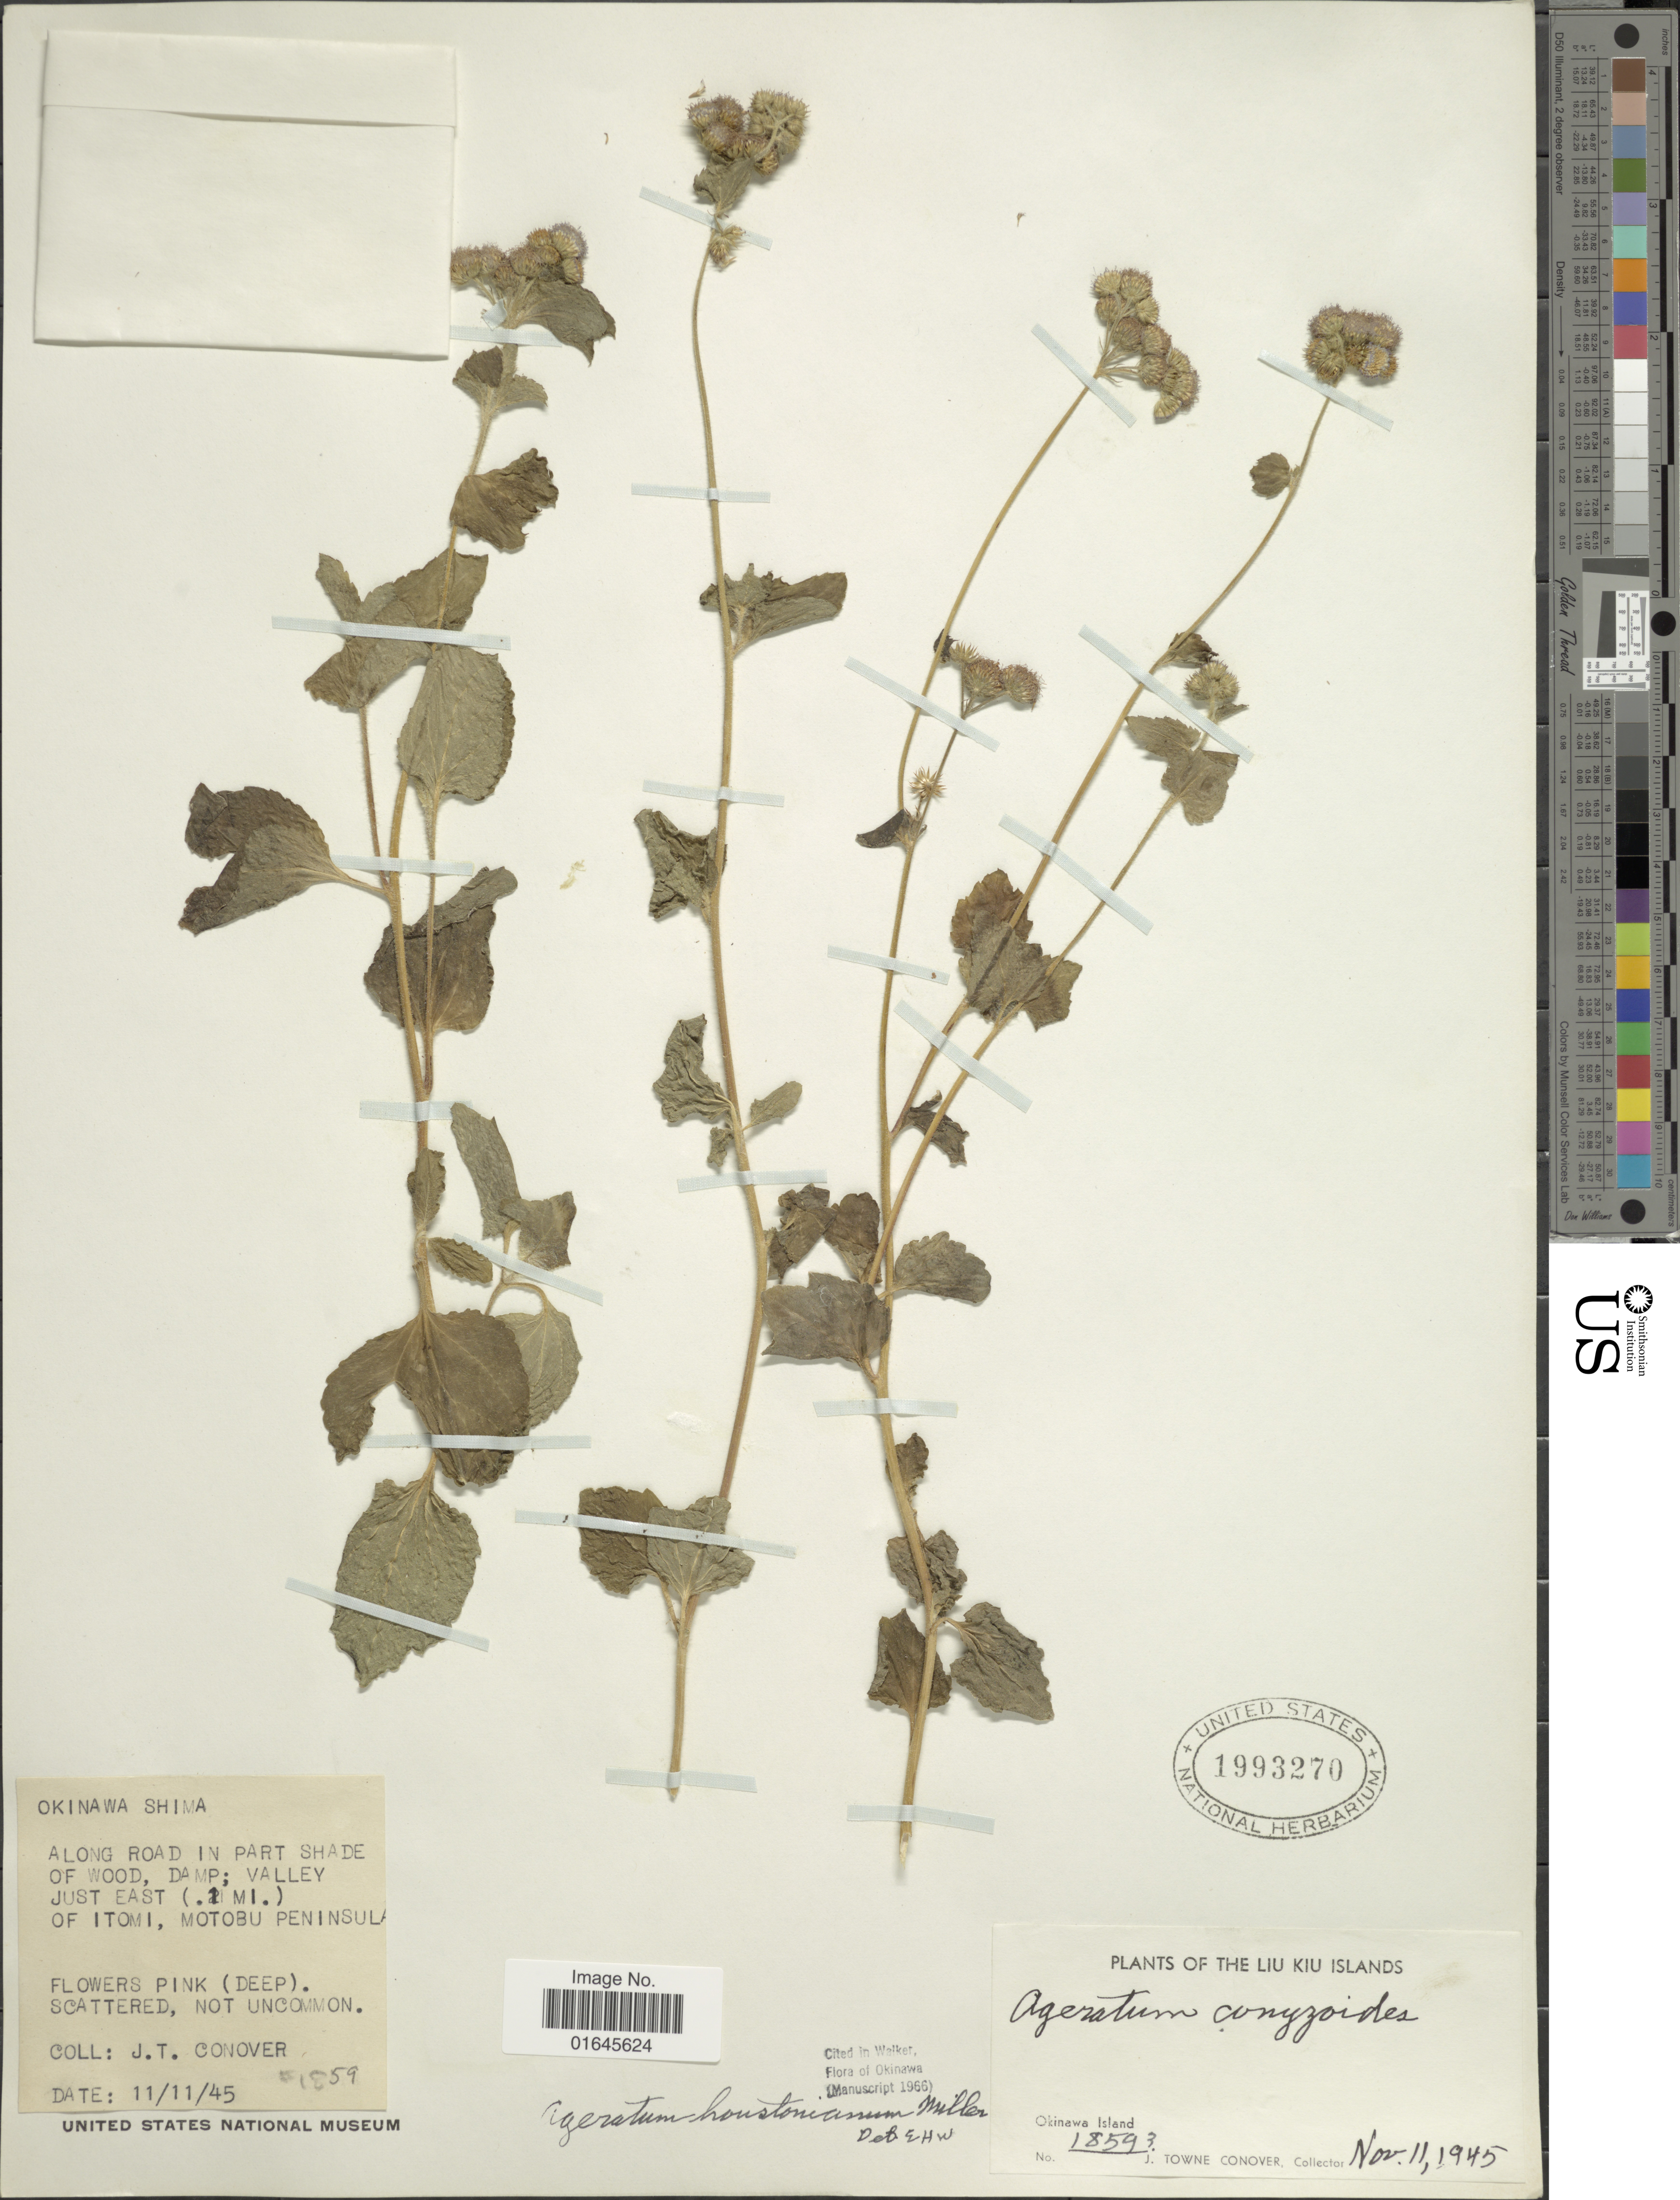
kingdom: Plantae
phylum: Tracheophyta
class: Magnoliopsida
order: Asterales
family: Asteraceae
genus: Ageratum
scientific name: Ageratum houstonianum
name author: Mill.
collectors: J. T. Conover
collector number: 1859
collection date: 1945-11-11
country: Japan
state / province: Okinawa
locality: Okinawa Shima, along road in part shade of wood, damp; valley just east (11 mi) of Itomi, Motobu Peninsula, Liu Kiu Islands, Okinawa Island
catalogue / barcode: US 1993270